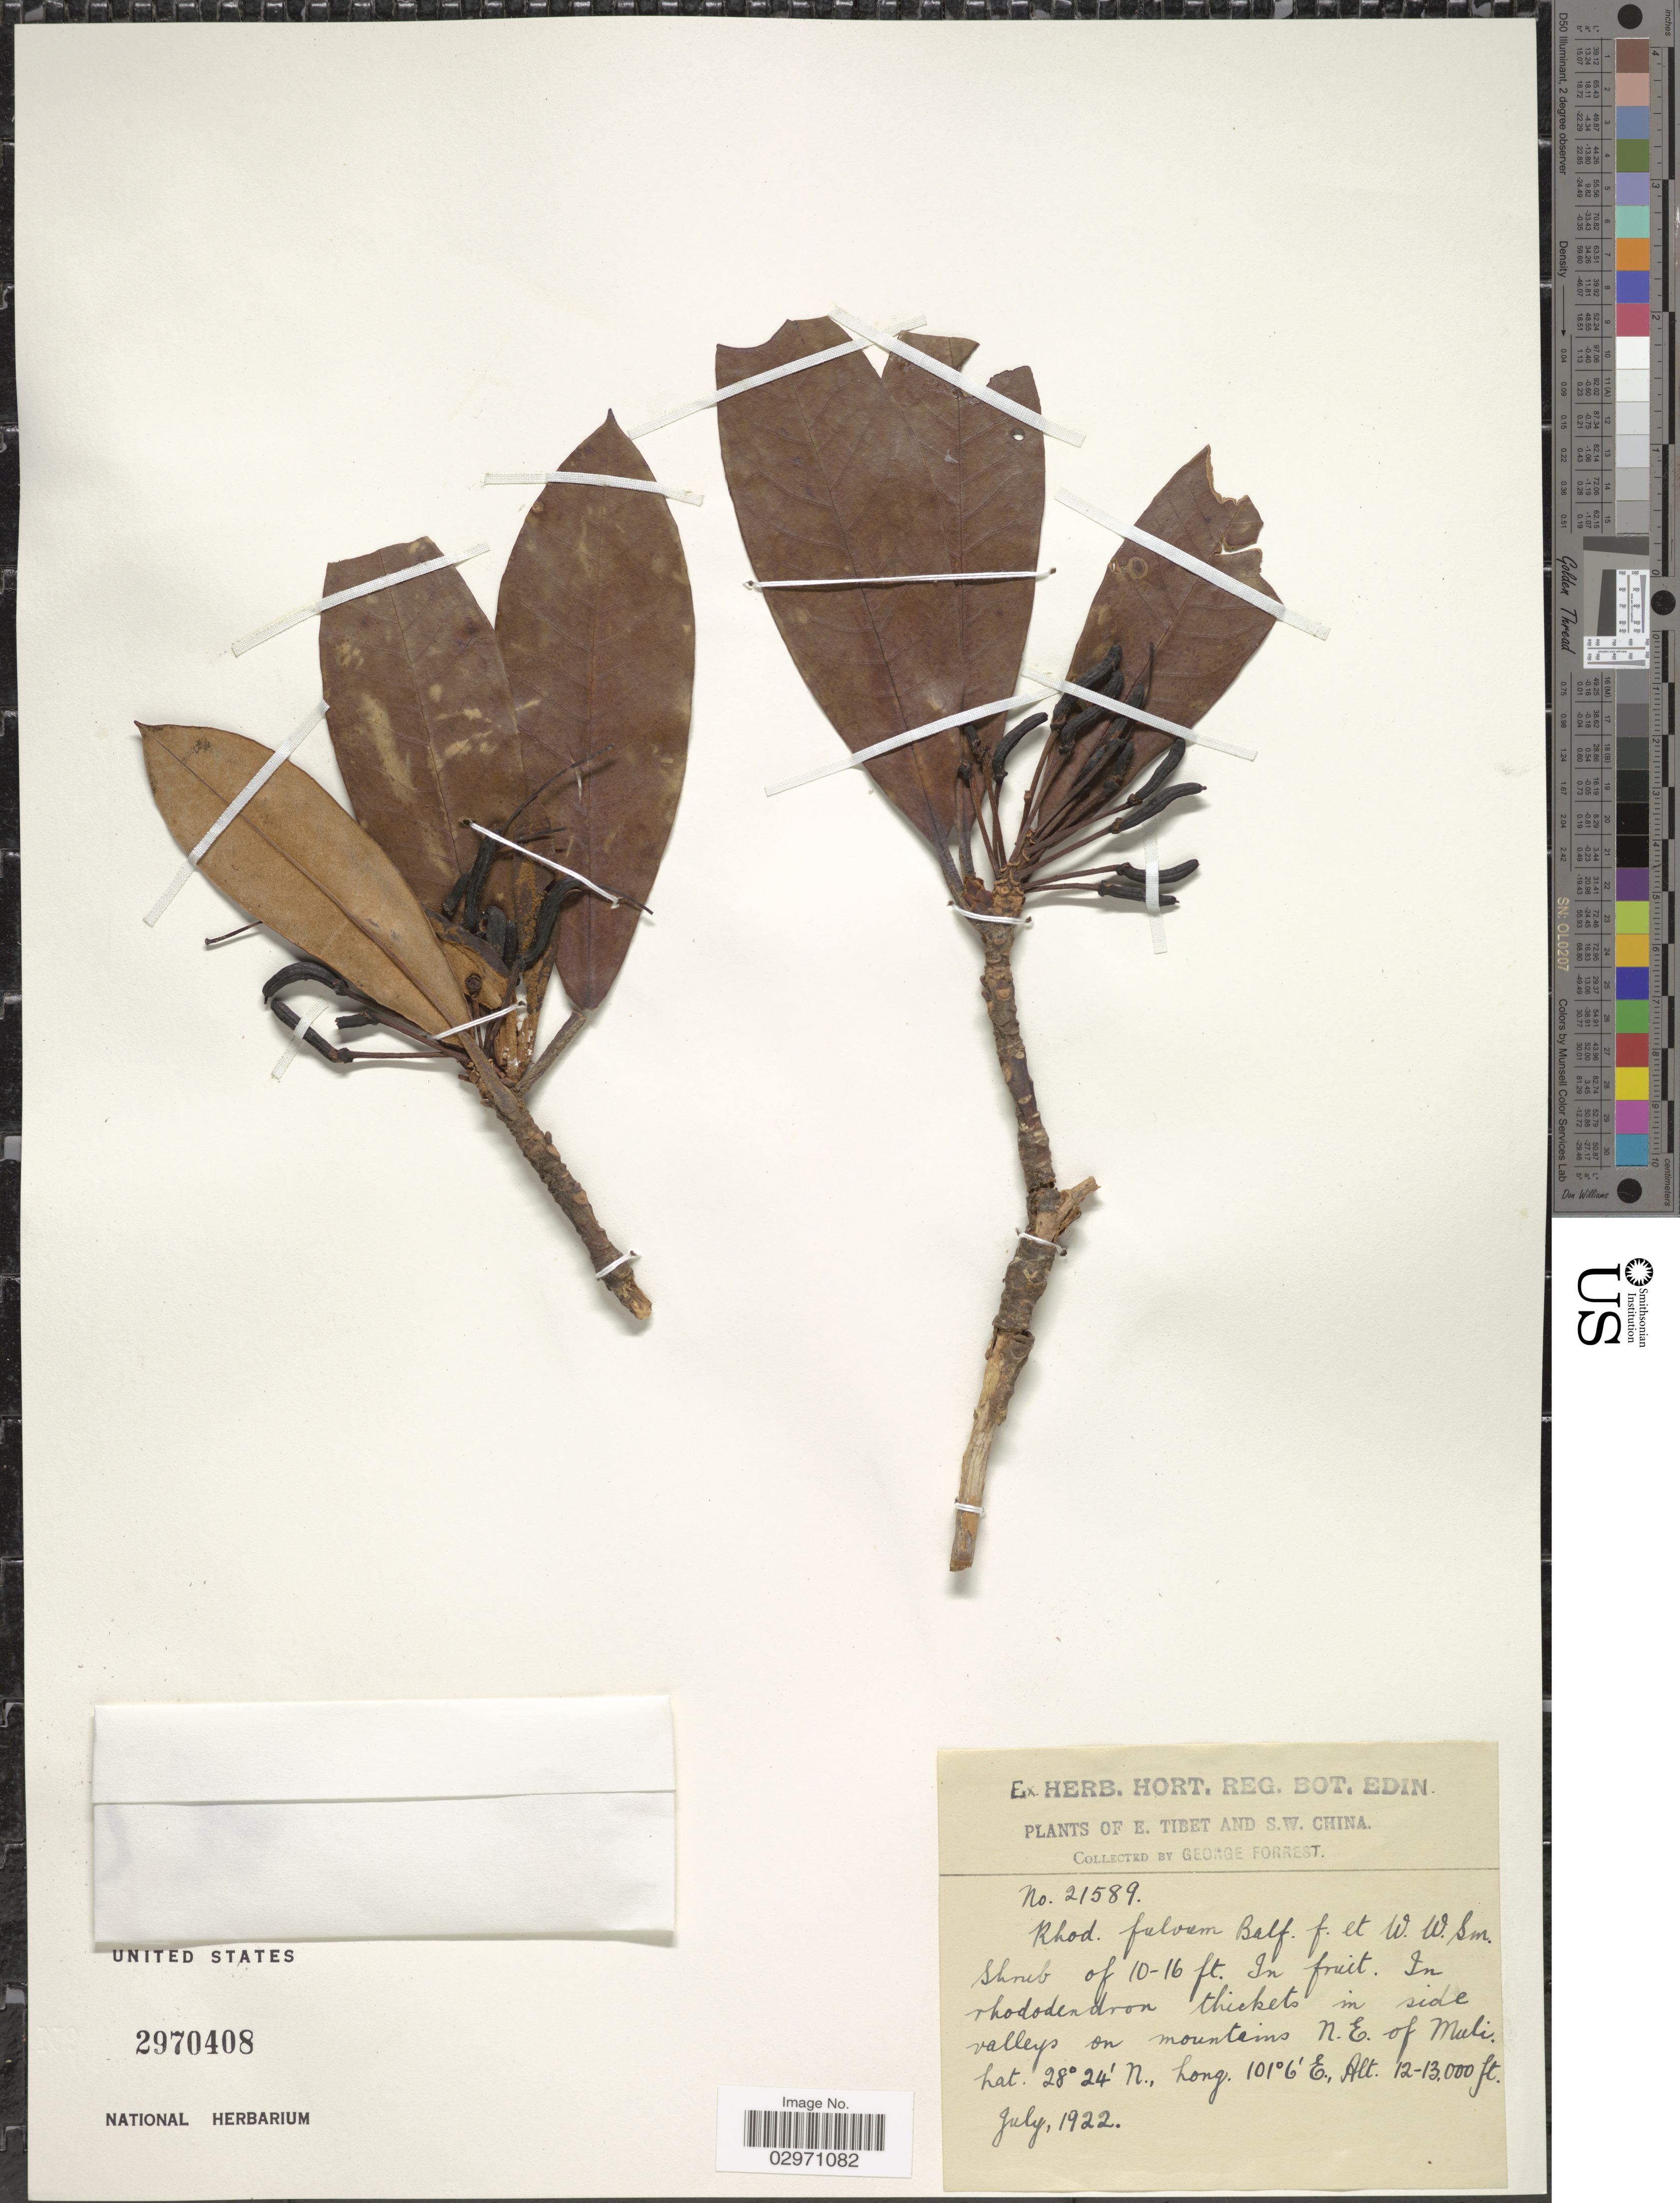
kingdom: Plantae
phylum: Tracheophyta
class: Magnoliopsida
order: Ericales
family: Ericaceae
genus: Rhododendron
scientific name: Rhododendron fulvum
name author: Balf. f. & W.W. Sm.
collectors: G. Forrest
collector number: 21589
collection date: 1922-07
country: China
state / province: Xizang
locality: E. Tibet and S.W. China. In side valleys on mountains N.E. of Muli.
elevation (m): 3658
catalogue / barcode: US 2970408